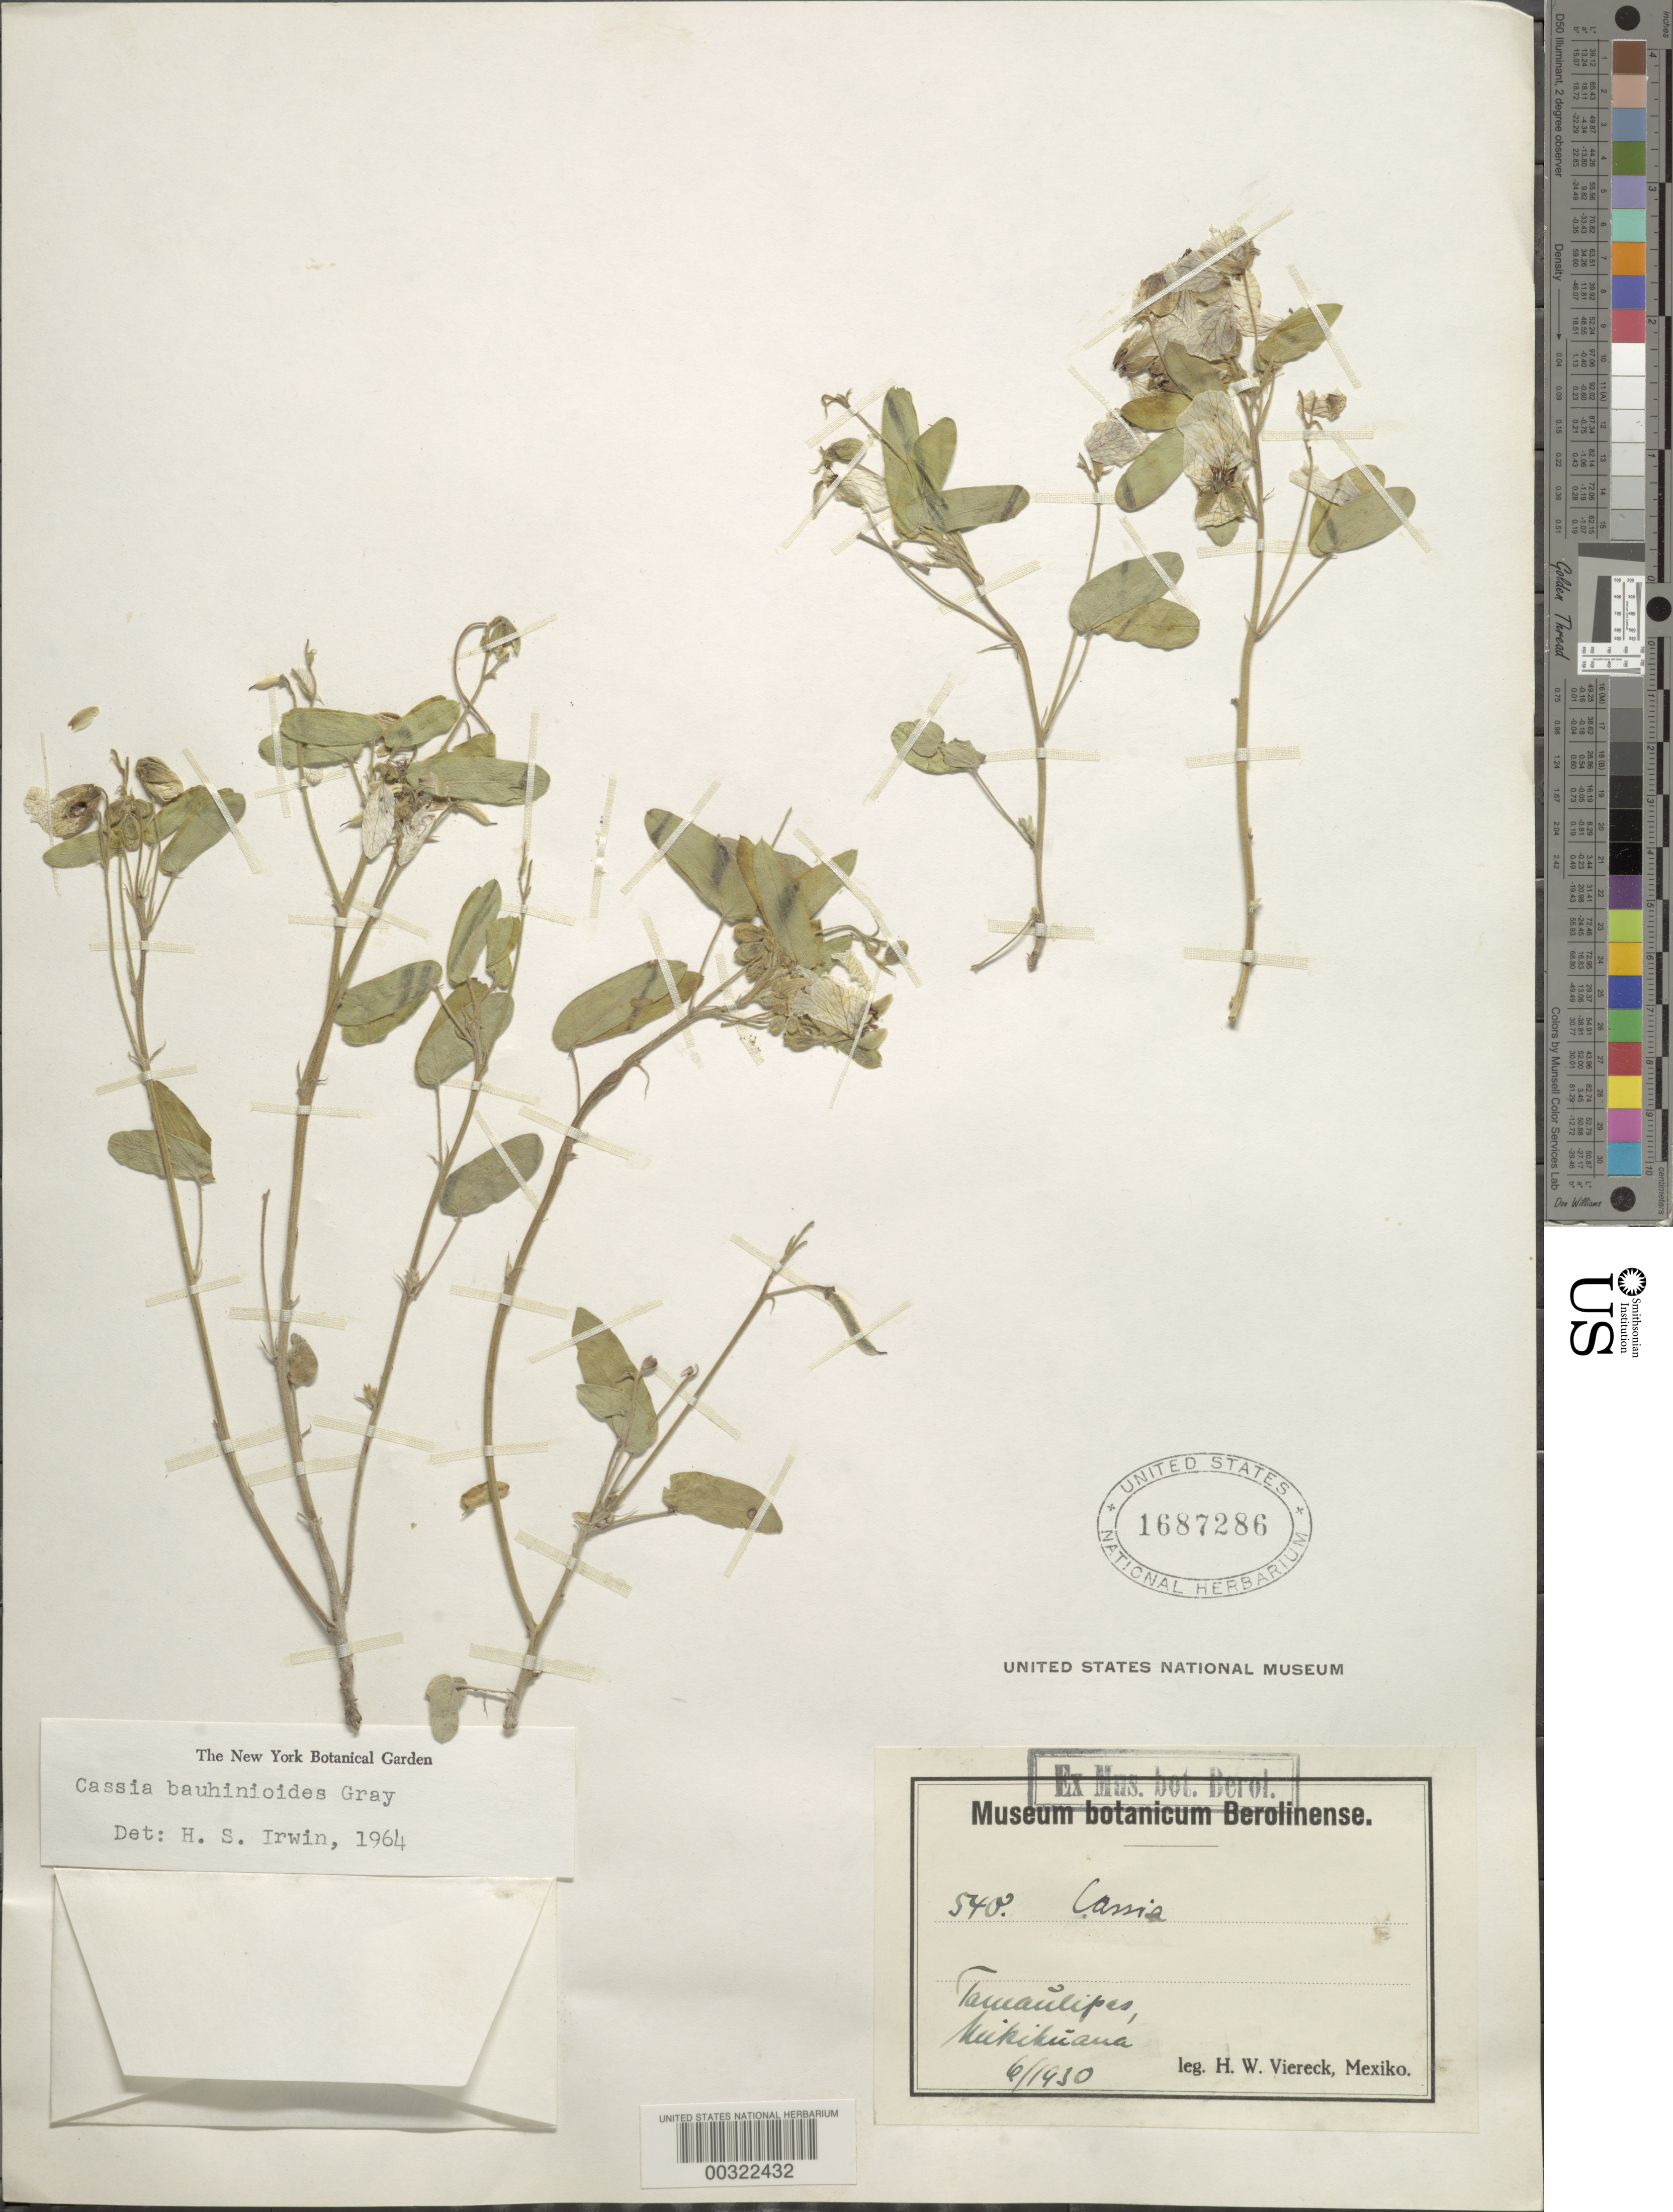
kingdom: Plantae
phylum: Tracheophyta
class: Magnoliopsida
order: Fabales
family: Fabaceae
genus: Senna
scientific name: Senna bauhinioides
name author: (A. Gray) H.S. Irwin & Barneby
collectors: H. W. Viereck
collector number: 540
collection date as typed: Jun 1930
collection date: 1930-06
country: Mexico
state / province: Tamaulipas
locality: Mickikuana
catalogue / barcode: US 1687286